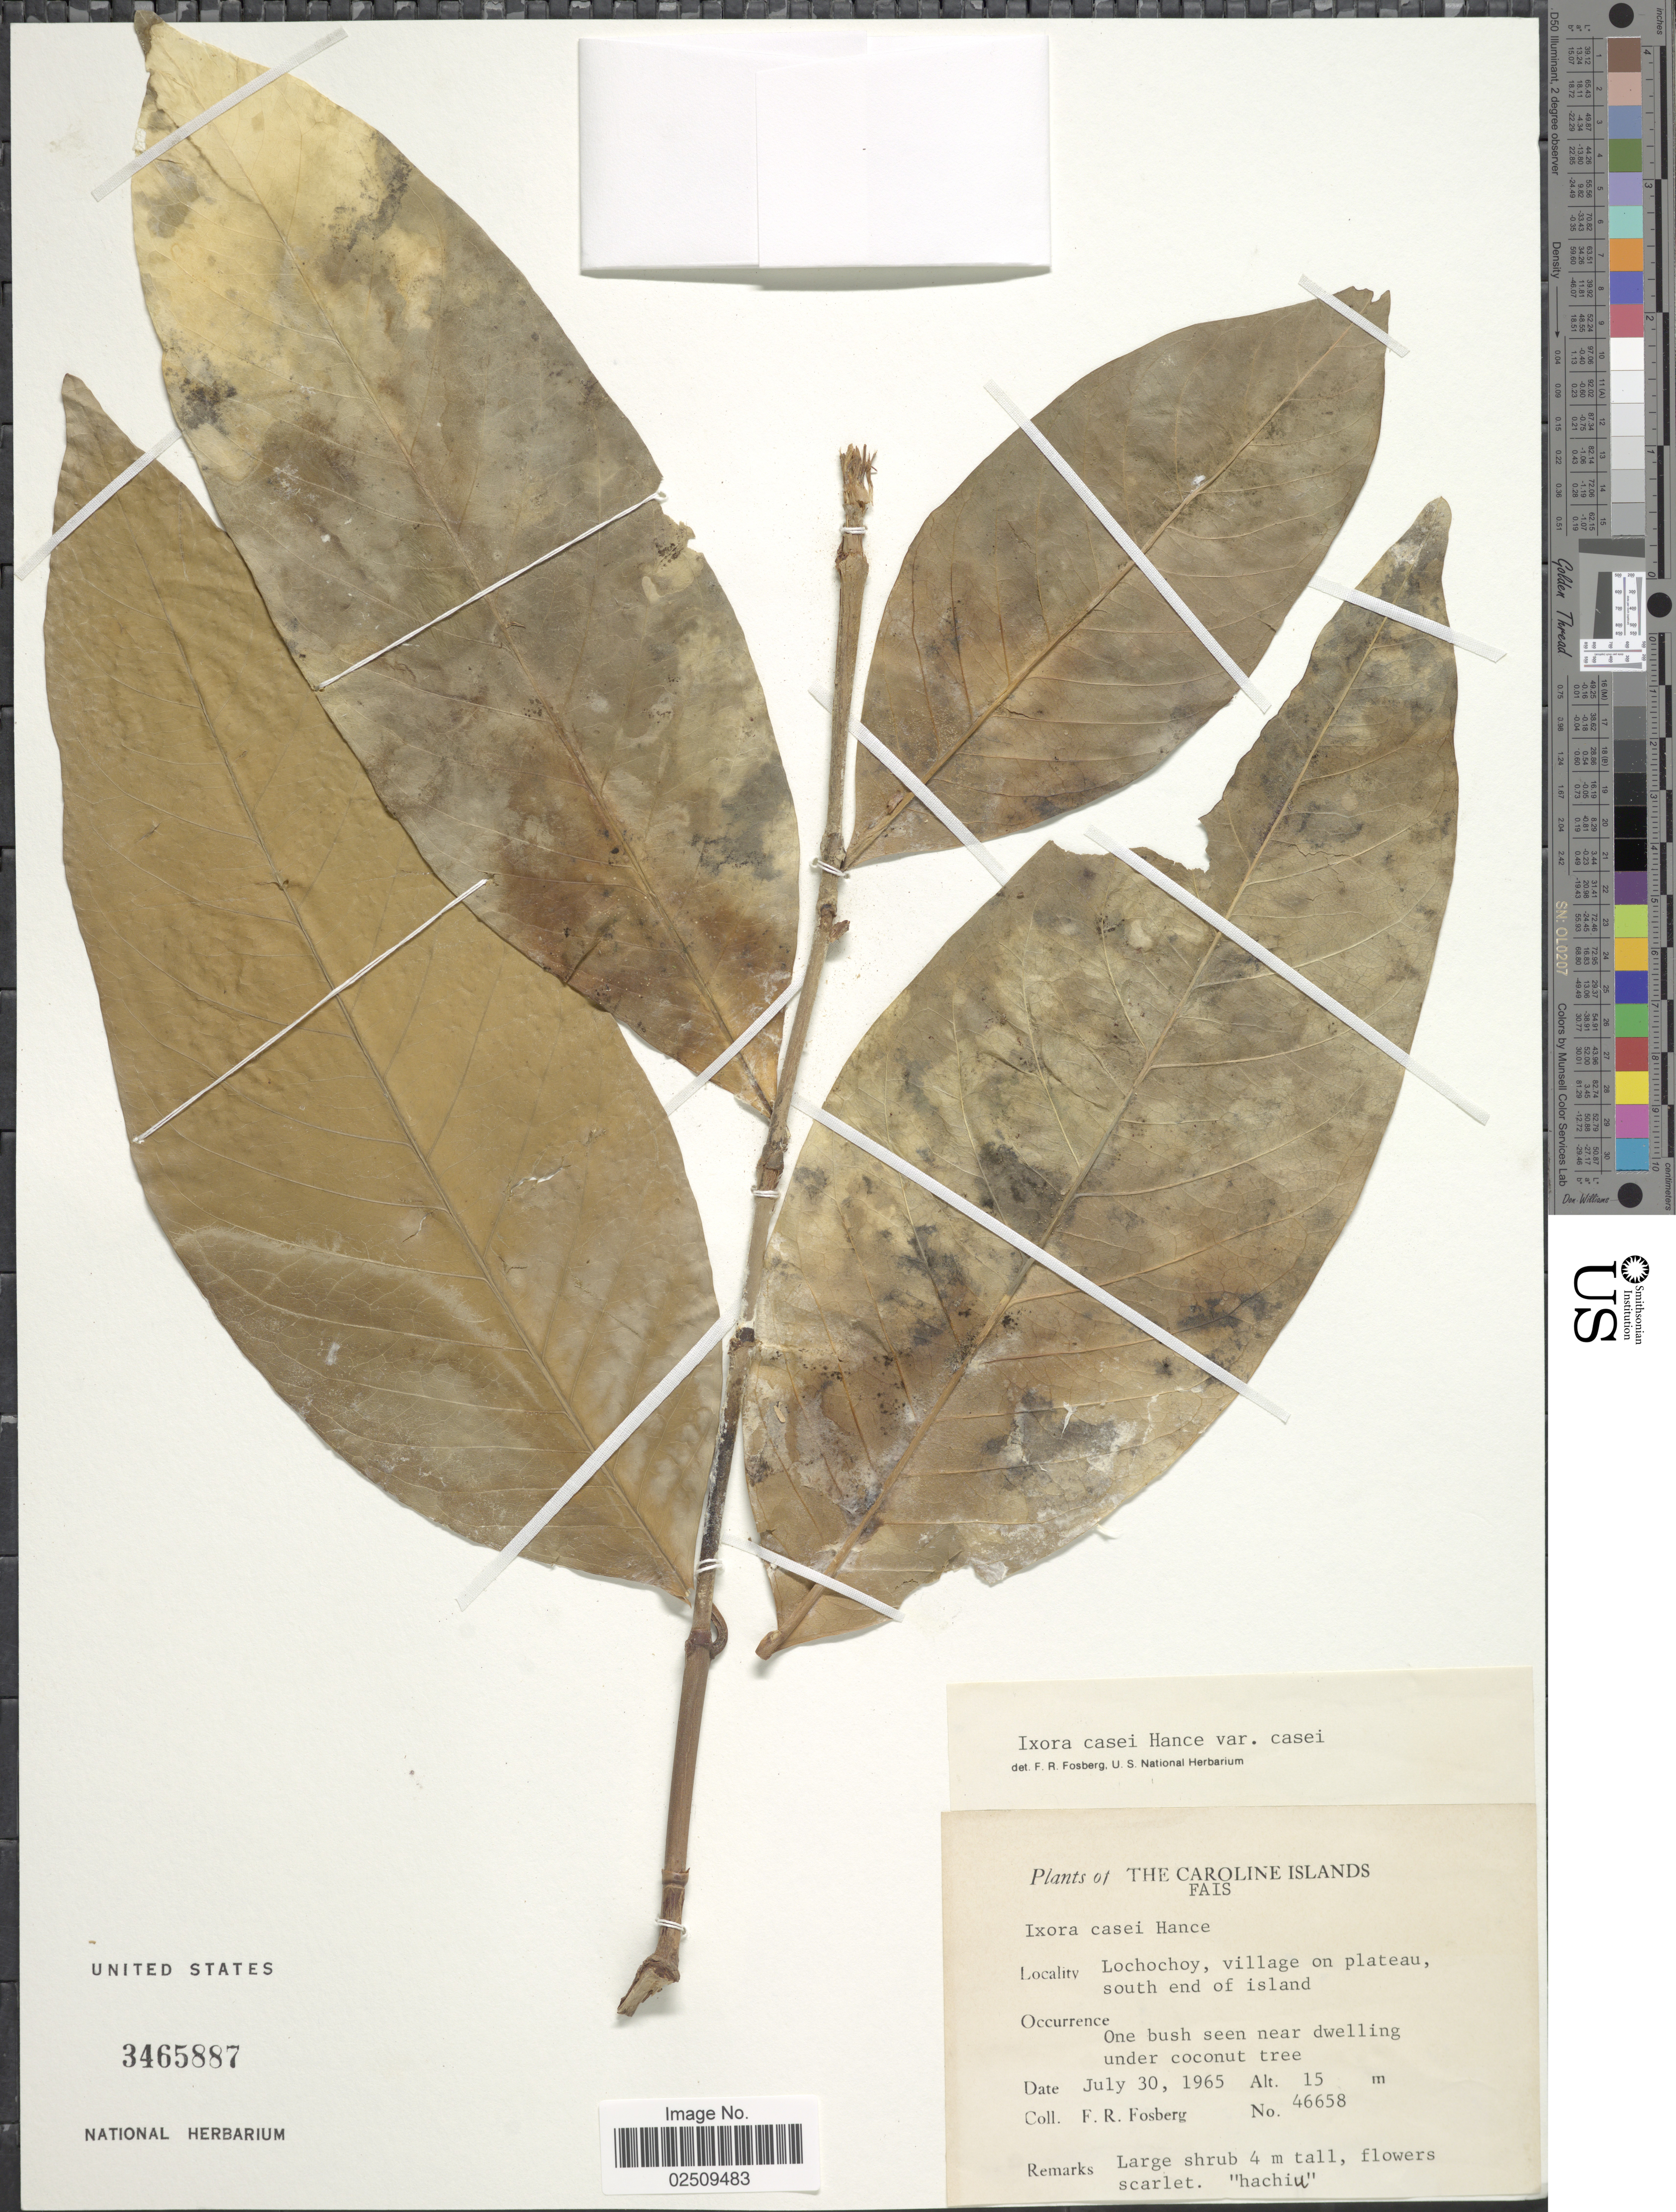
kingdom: Plantae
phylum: Tracheophyta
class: Magnoliopsida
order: Gentianales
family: Rubiaceae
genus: Ixora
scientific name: Ixora casei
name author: Hance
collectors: F. R. Fosberg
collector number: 46658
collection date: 1965-07-30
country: Micronesia, Federated States of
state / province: Yap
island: Fais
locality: The Caroline Islands, Fais, Lochochoy, village on plateau, south end of island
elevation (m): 15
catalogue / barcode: US 3465887